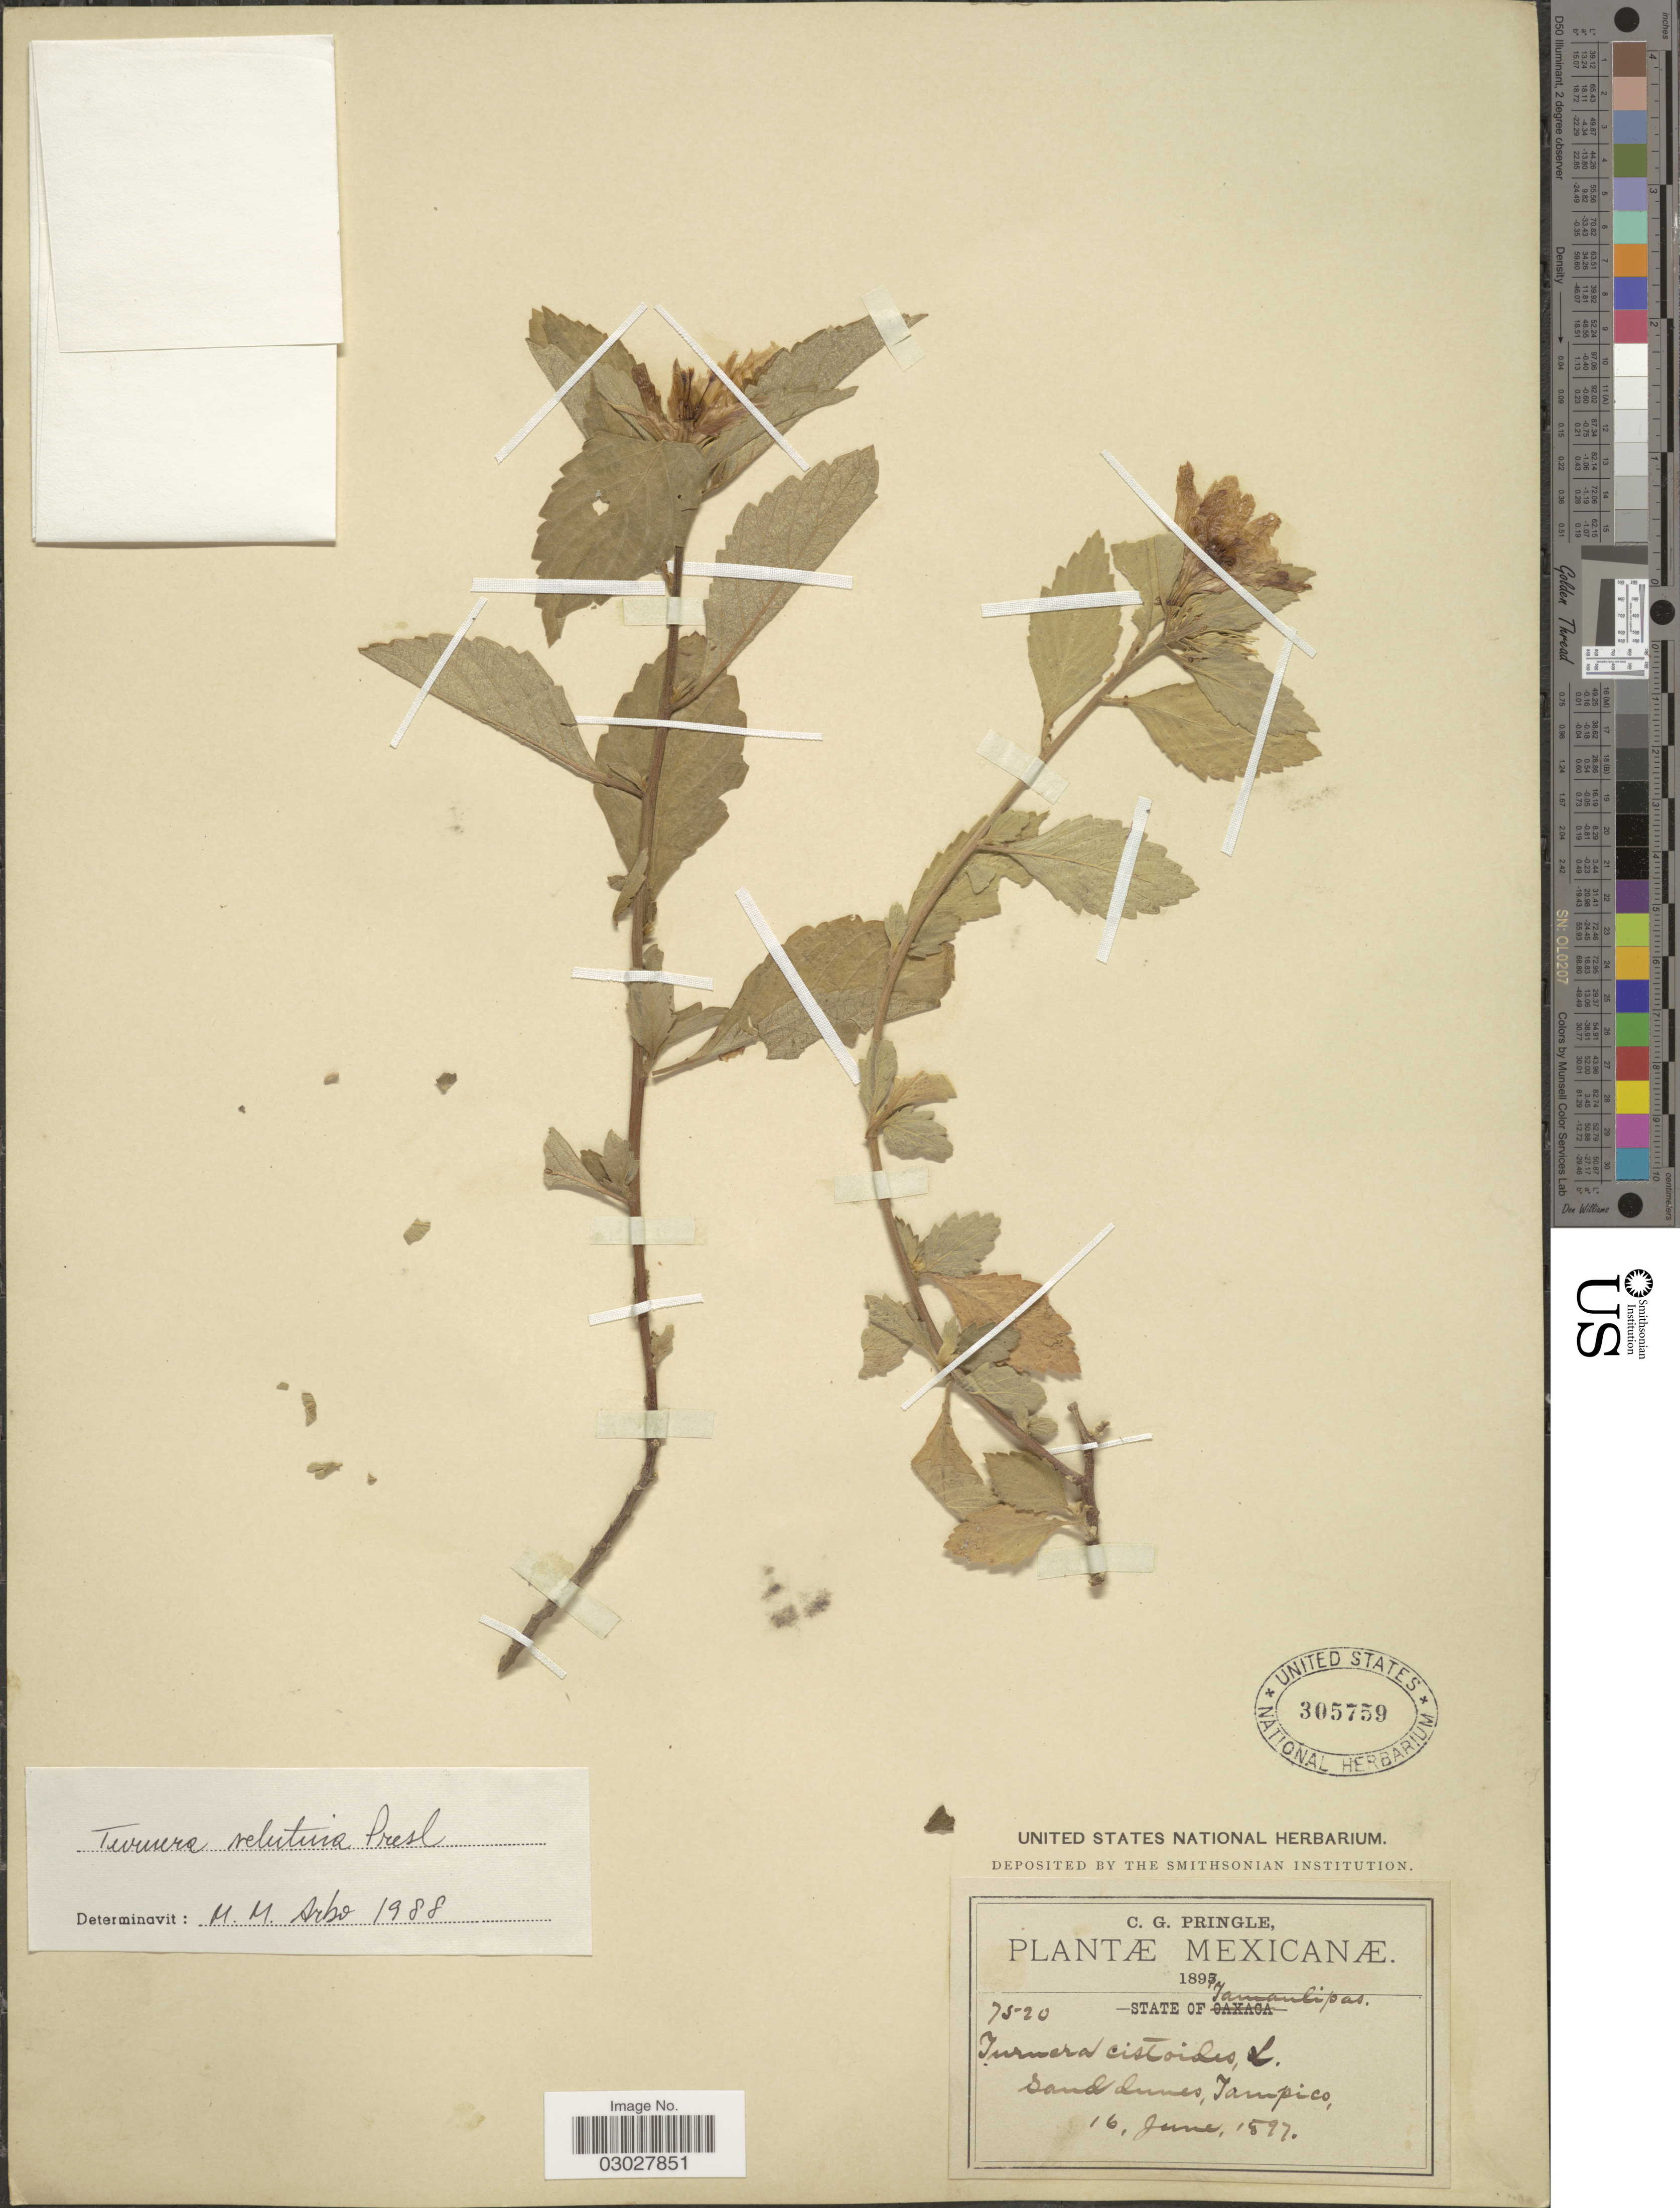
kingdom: Plantae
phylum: Tracheophyta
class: Magnoliopsida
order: Malpighiales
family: Turneraceae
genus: Turnera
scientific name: Turnera velutina Benth., nom. illeg.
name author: Benth.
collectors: C. G. Pringle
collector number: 7520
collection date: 1897-06-16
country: Mexico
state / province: Tamaulipas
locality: Tampico.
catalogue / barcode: US 305759